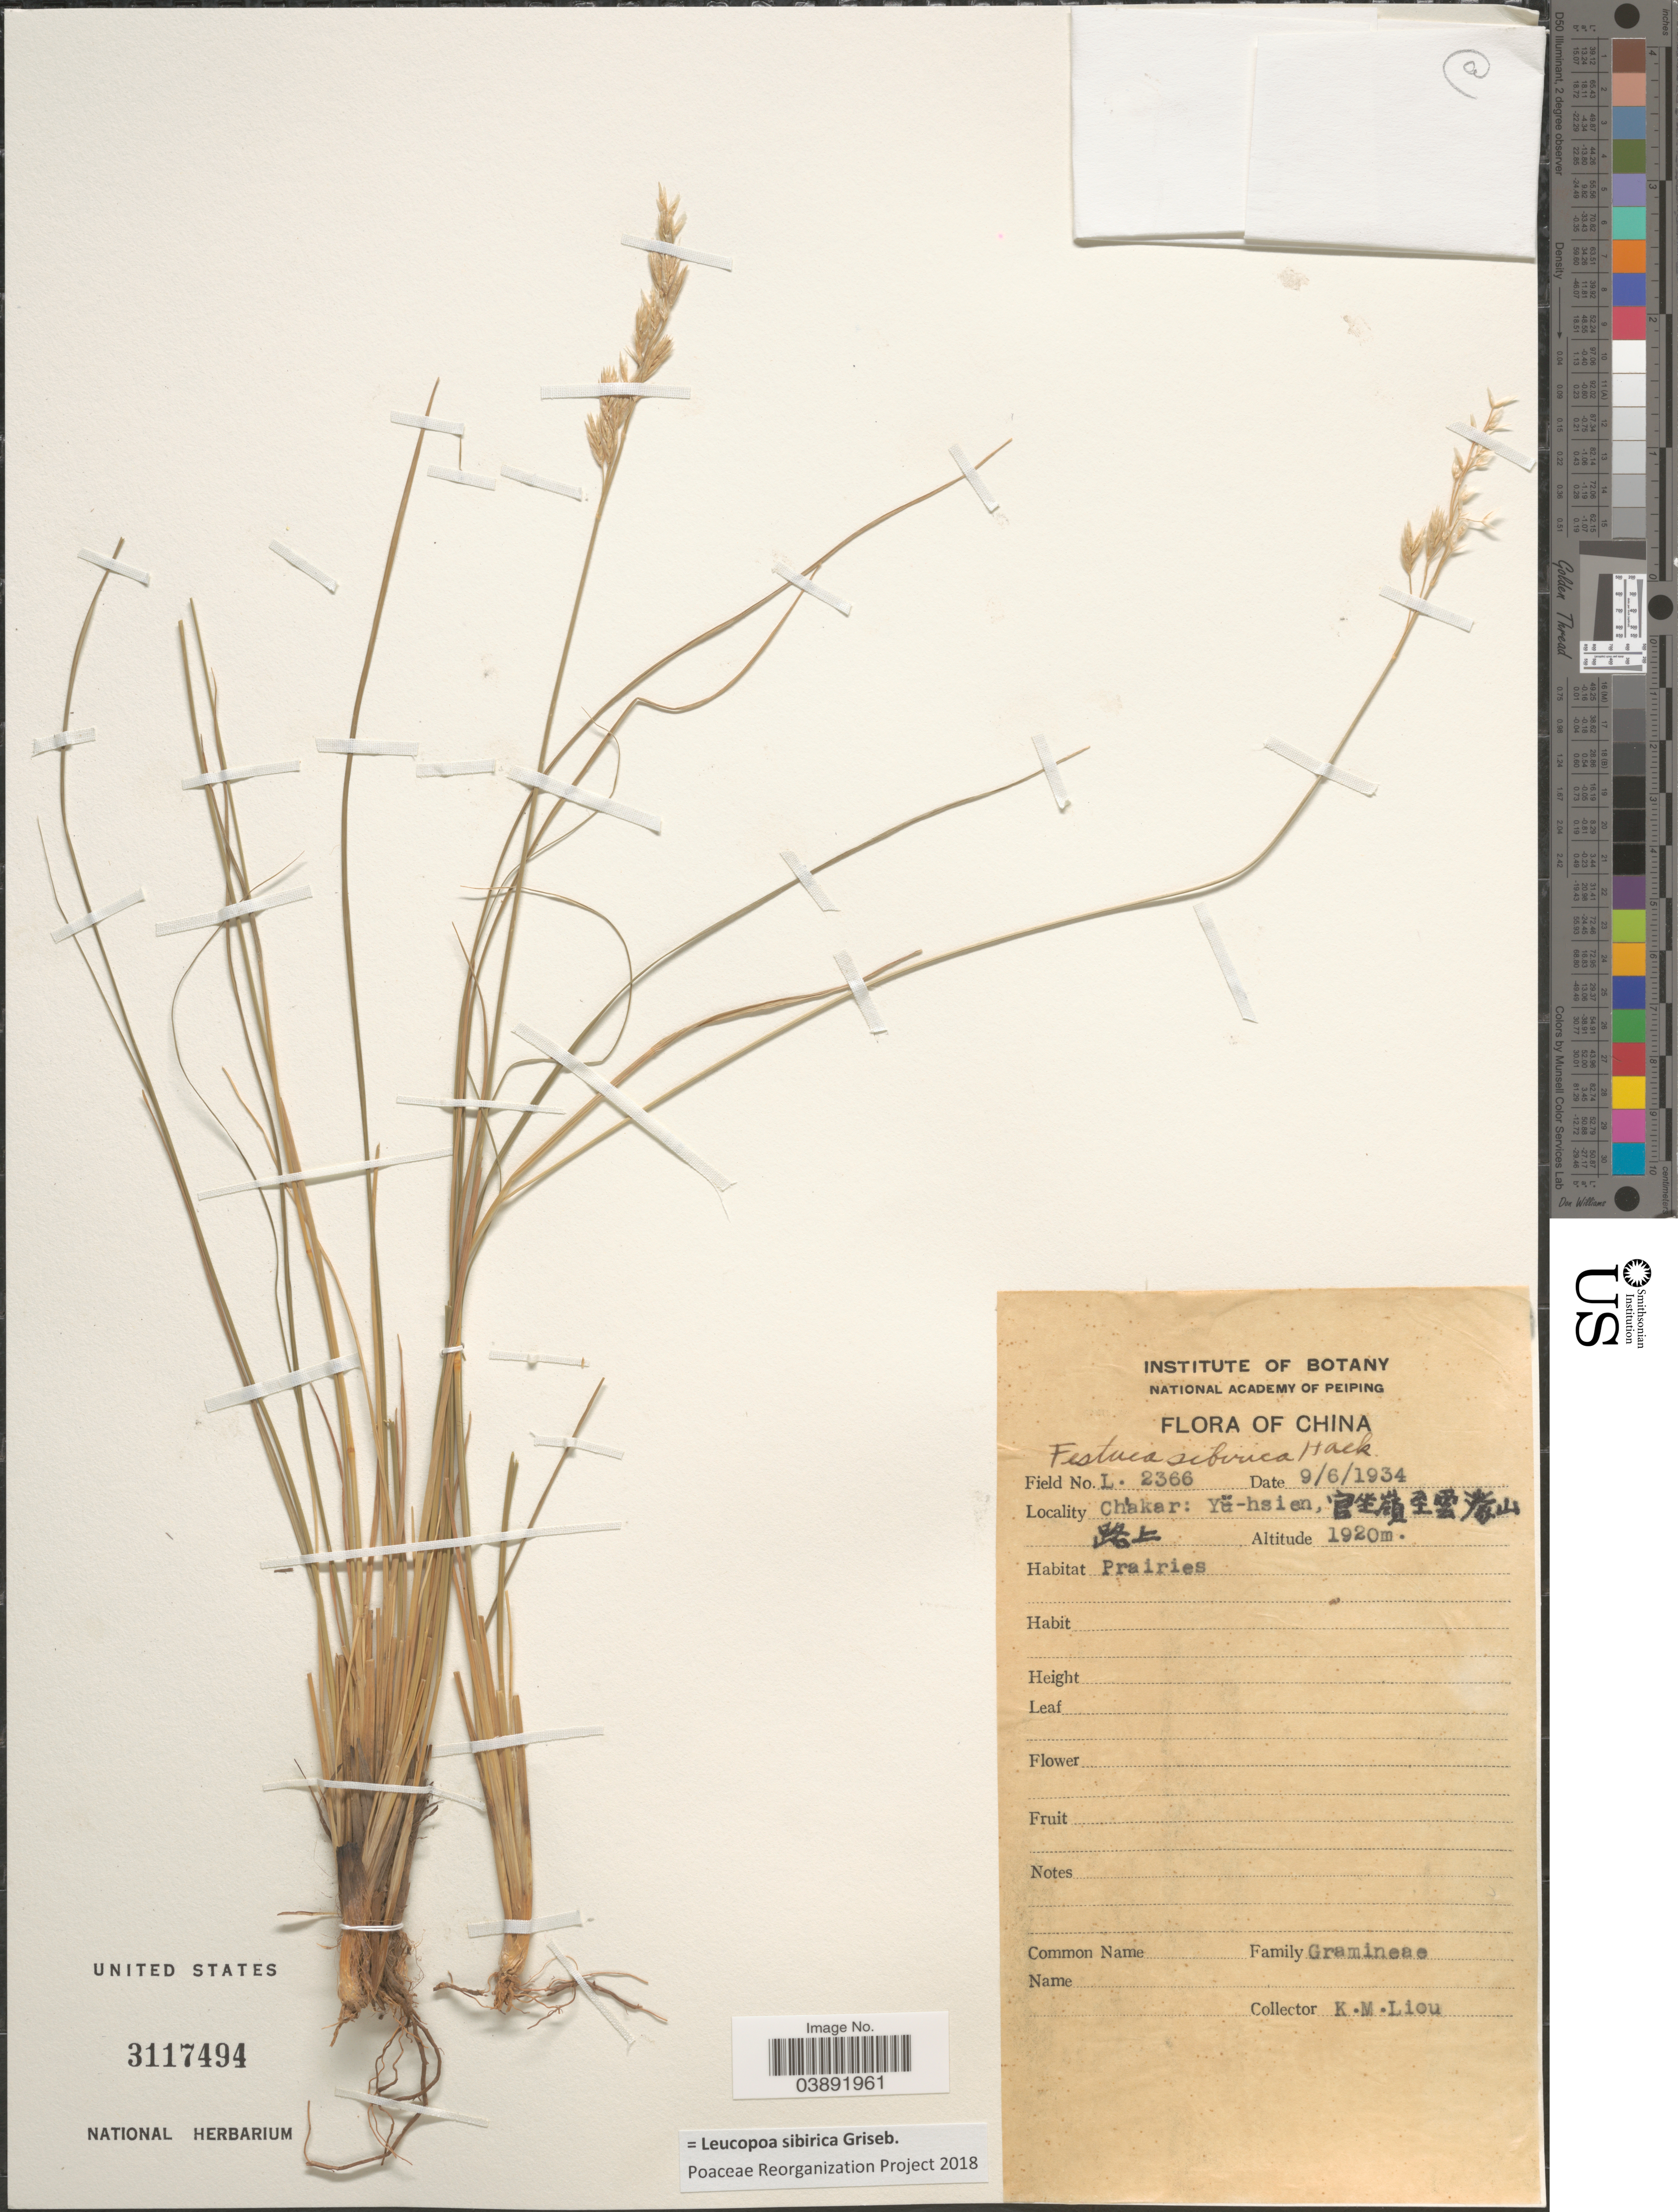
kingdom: Plantae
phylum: Tracheophyta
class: Liliopsida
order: Poales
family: Poaceae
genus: Leucopoa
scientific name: Leucopoa sibirica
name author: Griseb.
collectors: K. M. Liou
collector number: L2366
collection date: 1934-06-09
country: China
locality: Chakar: Yü-hsien. X.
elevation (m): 1920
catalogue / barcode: US 3117494